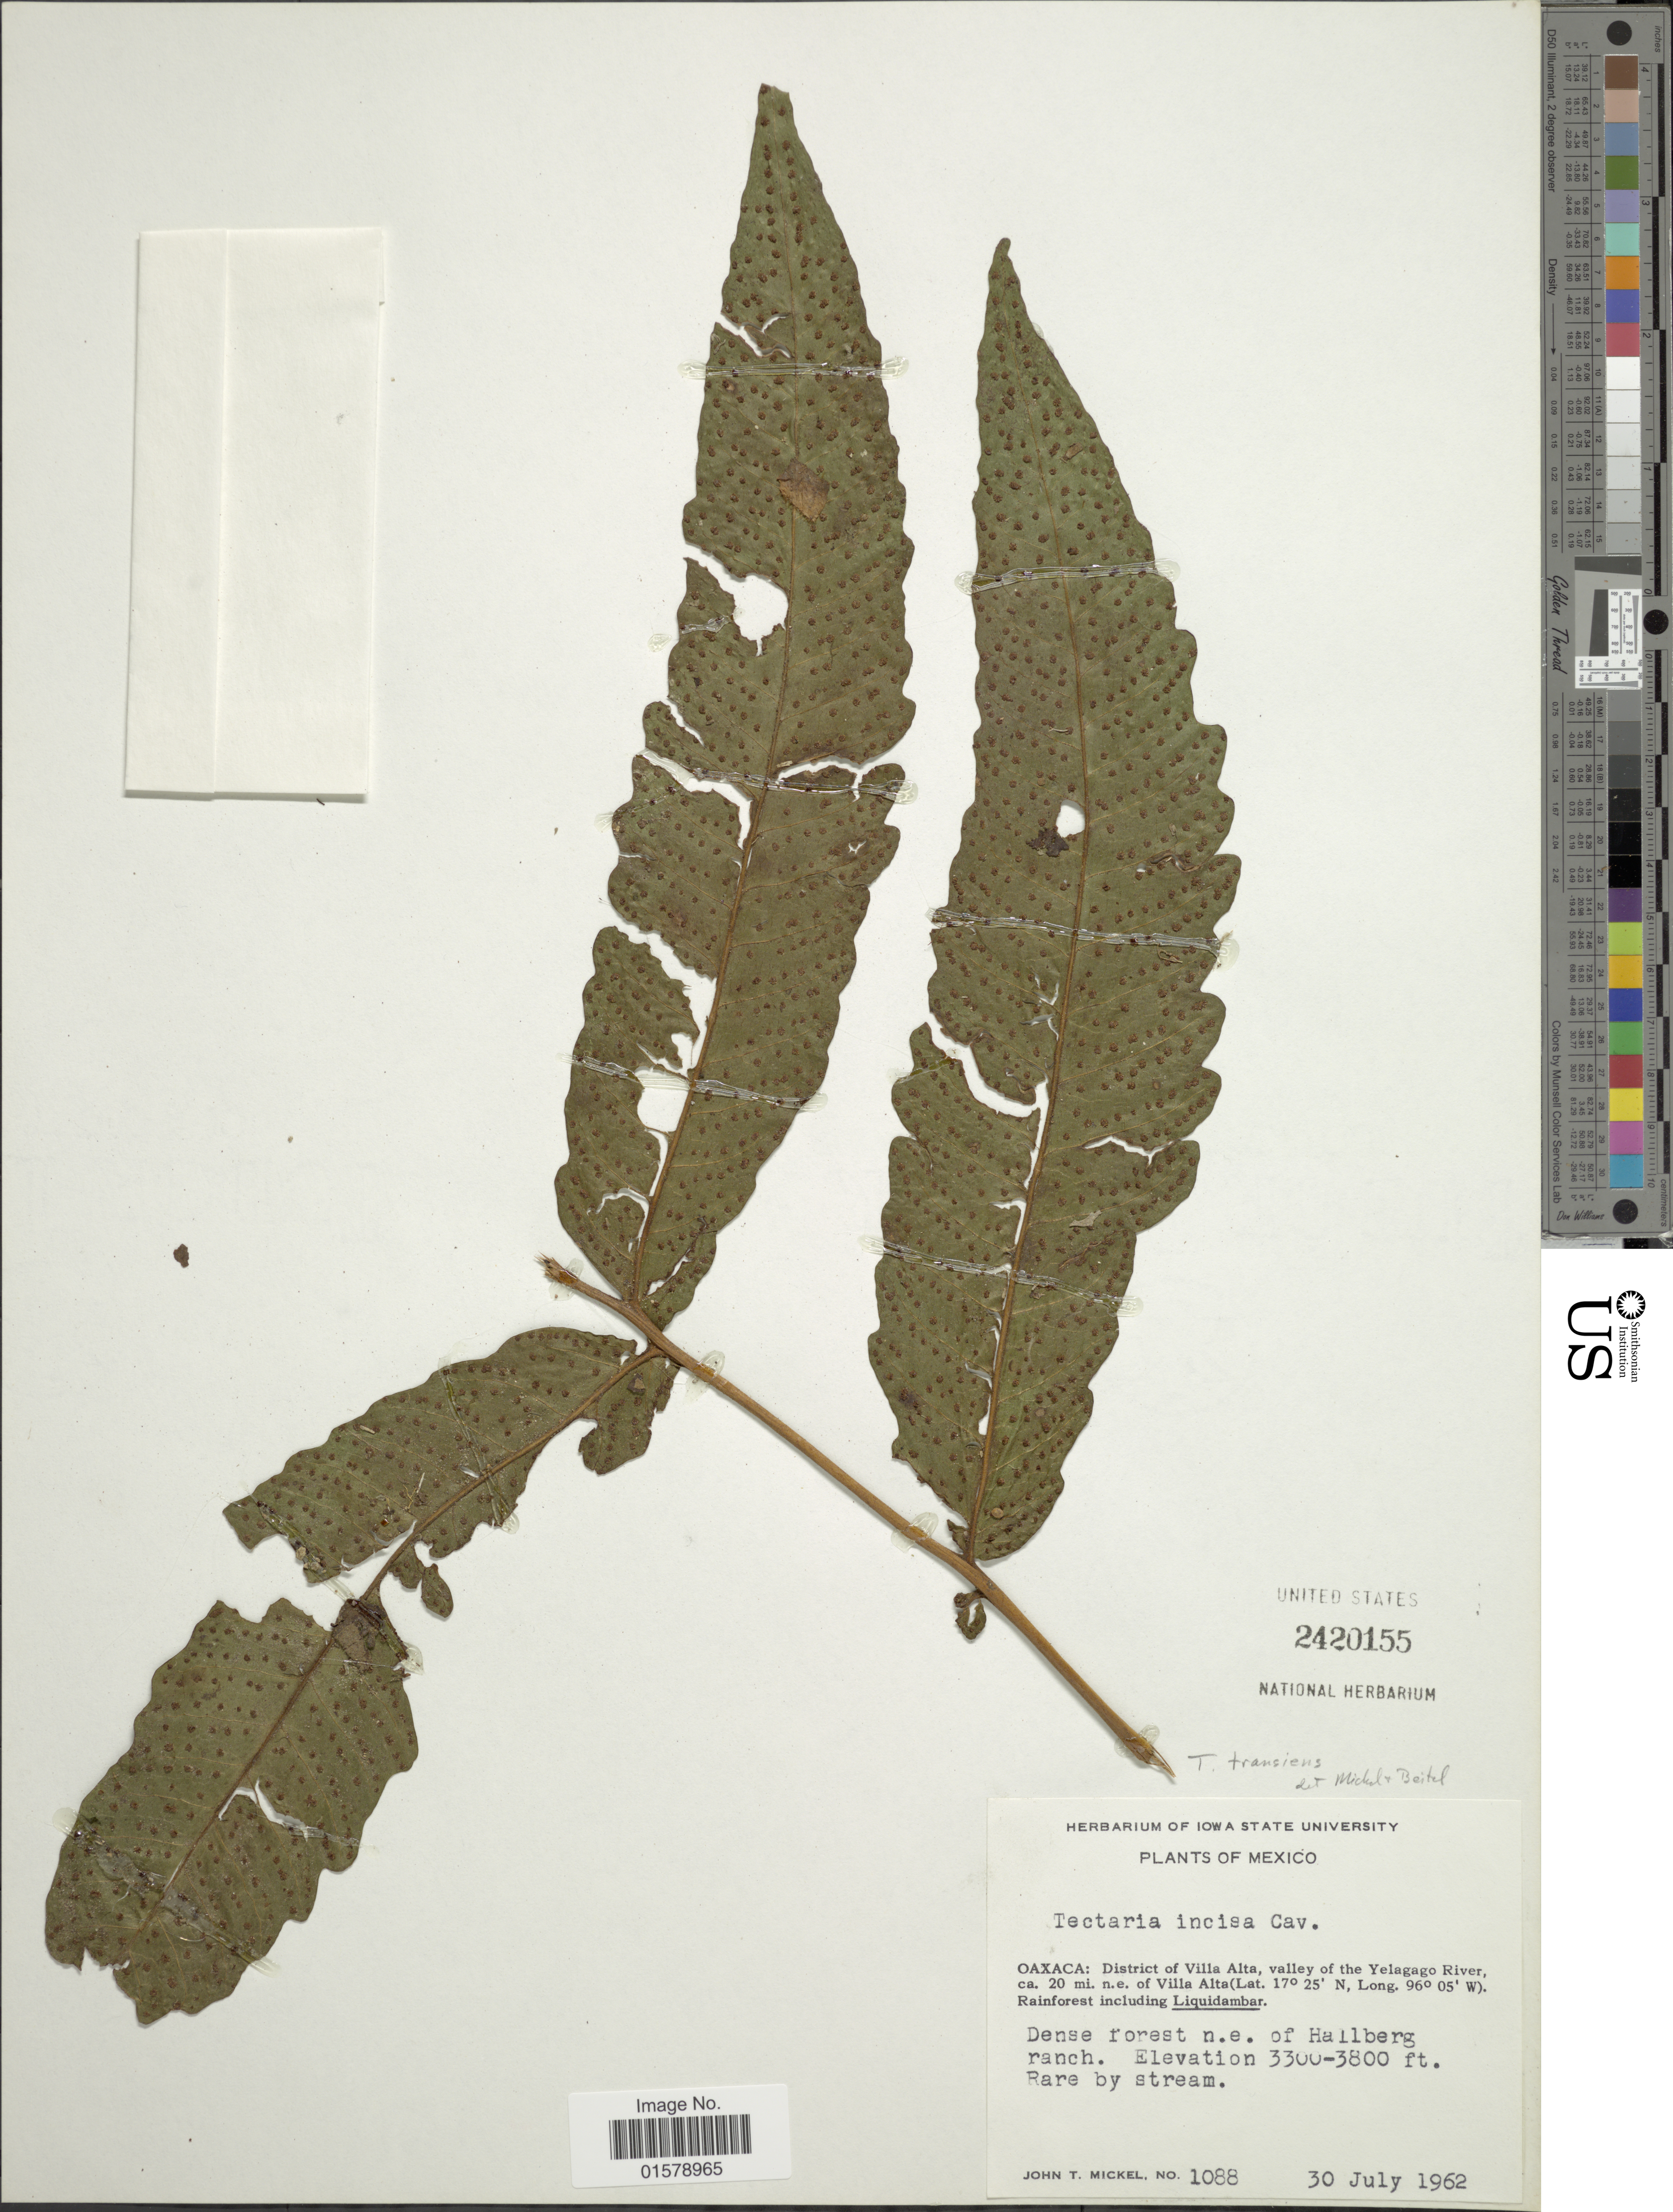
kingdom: Plantae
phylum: Tracheophyta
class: Polypodiopsida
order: Polypodiales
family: Tectariaceae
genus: Tectaria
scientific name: Tectaria transiens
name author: (C.V. Morton) A.R. Sm.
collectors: J. T. Mickel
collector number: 1088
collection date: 1962-07-30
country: Mexico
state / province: Oaxaca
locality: District of Villa Alta, valley of the Yelagago River, ca. 20 mi. n.e. of Villa Alta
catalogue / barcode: US 2420155